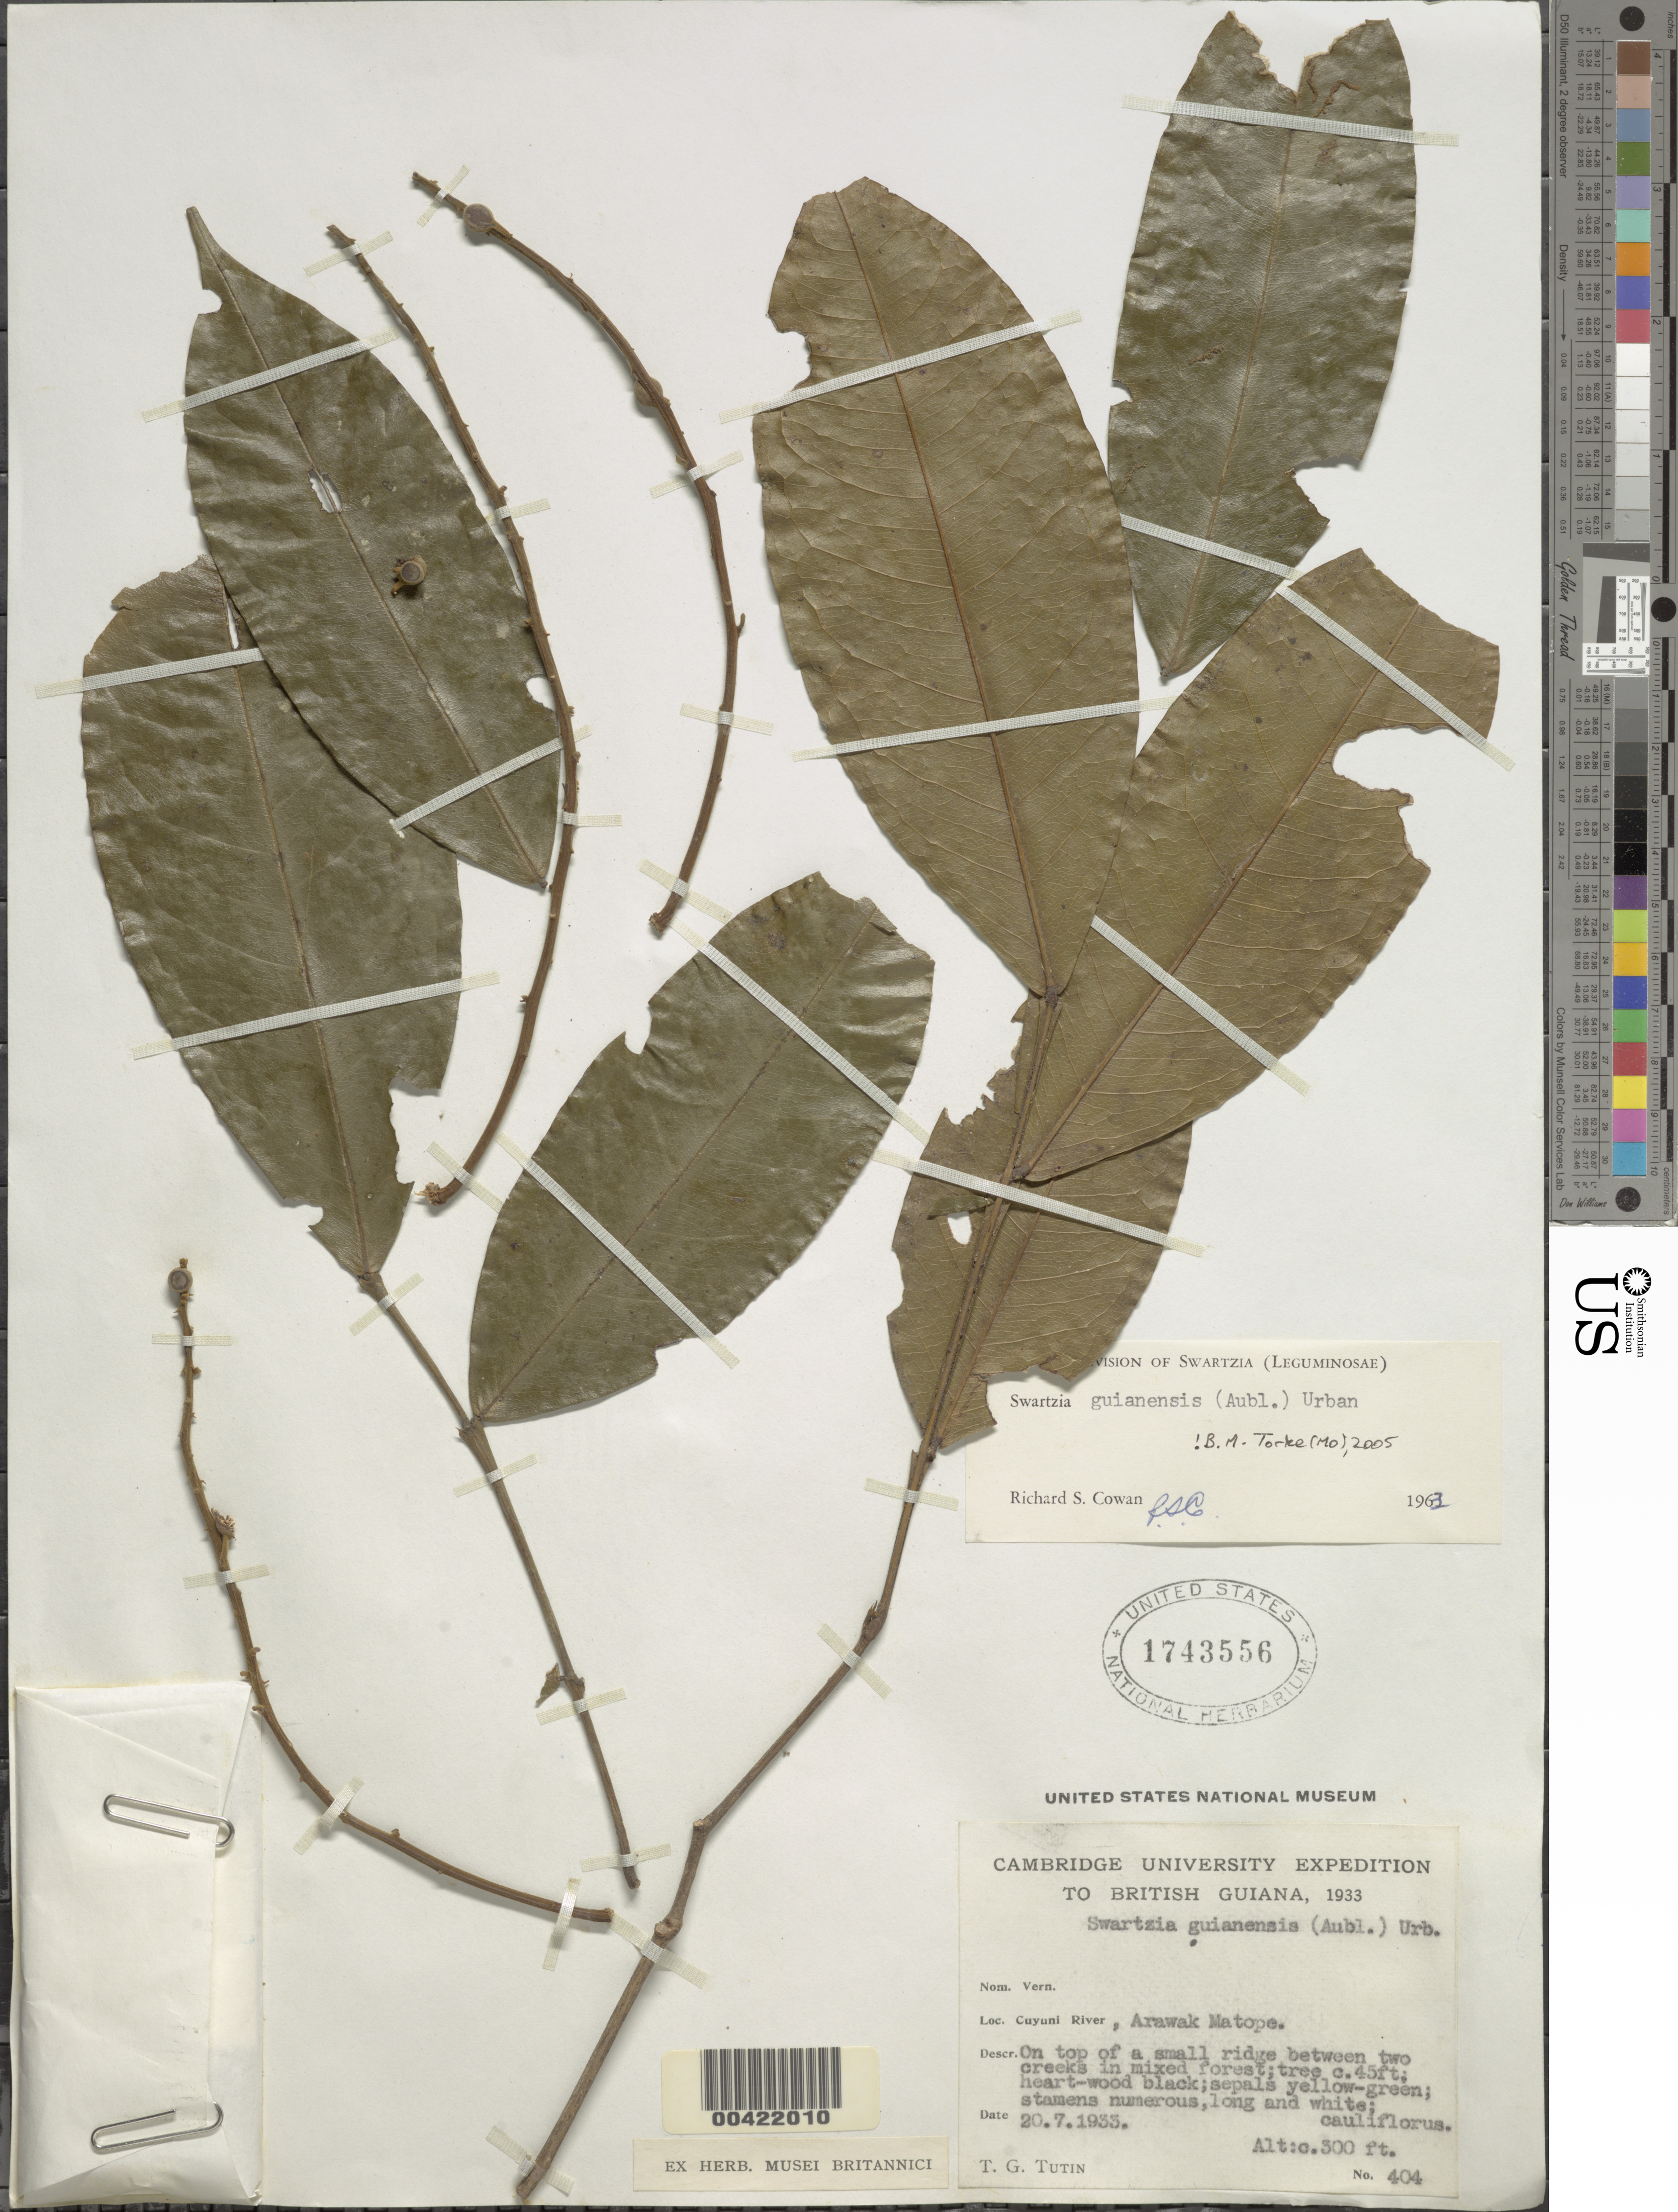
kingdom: Plantae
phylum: Tracheophyta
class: Magnoliopsida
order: Fabales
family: Fabaceae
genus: Swartzia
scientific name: Swartzia guianensis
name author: (Aubl.) Urb.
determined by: Cowan, R. S.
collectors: T. G. Tutin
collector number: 404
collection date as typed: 20 Jul 1933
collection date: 1933-07-20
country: Guyana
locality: Arawak matope; cuyuni river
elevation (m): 91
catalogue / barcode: US 1743556